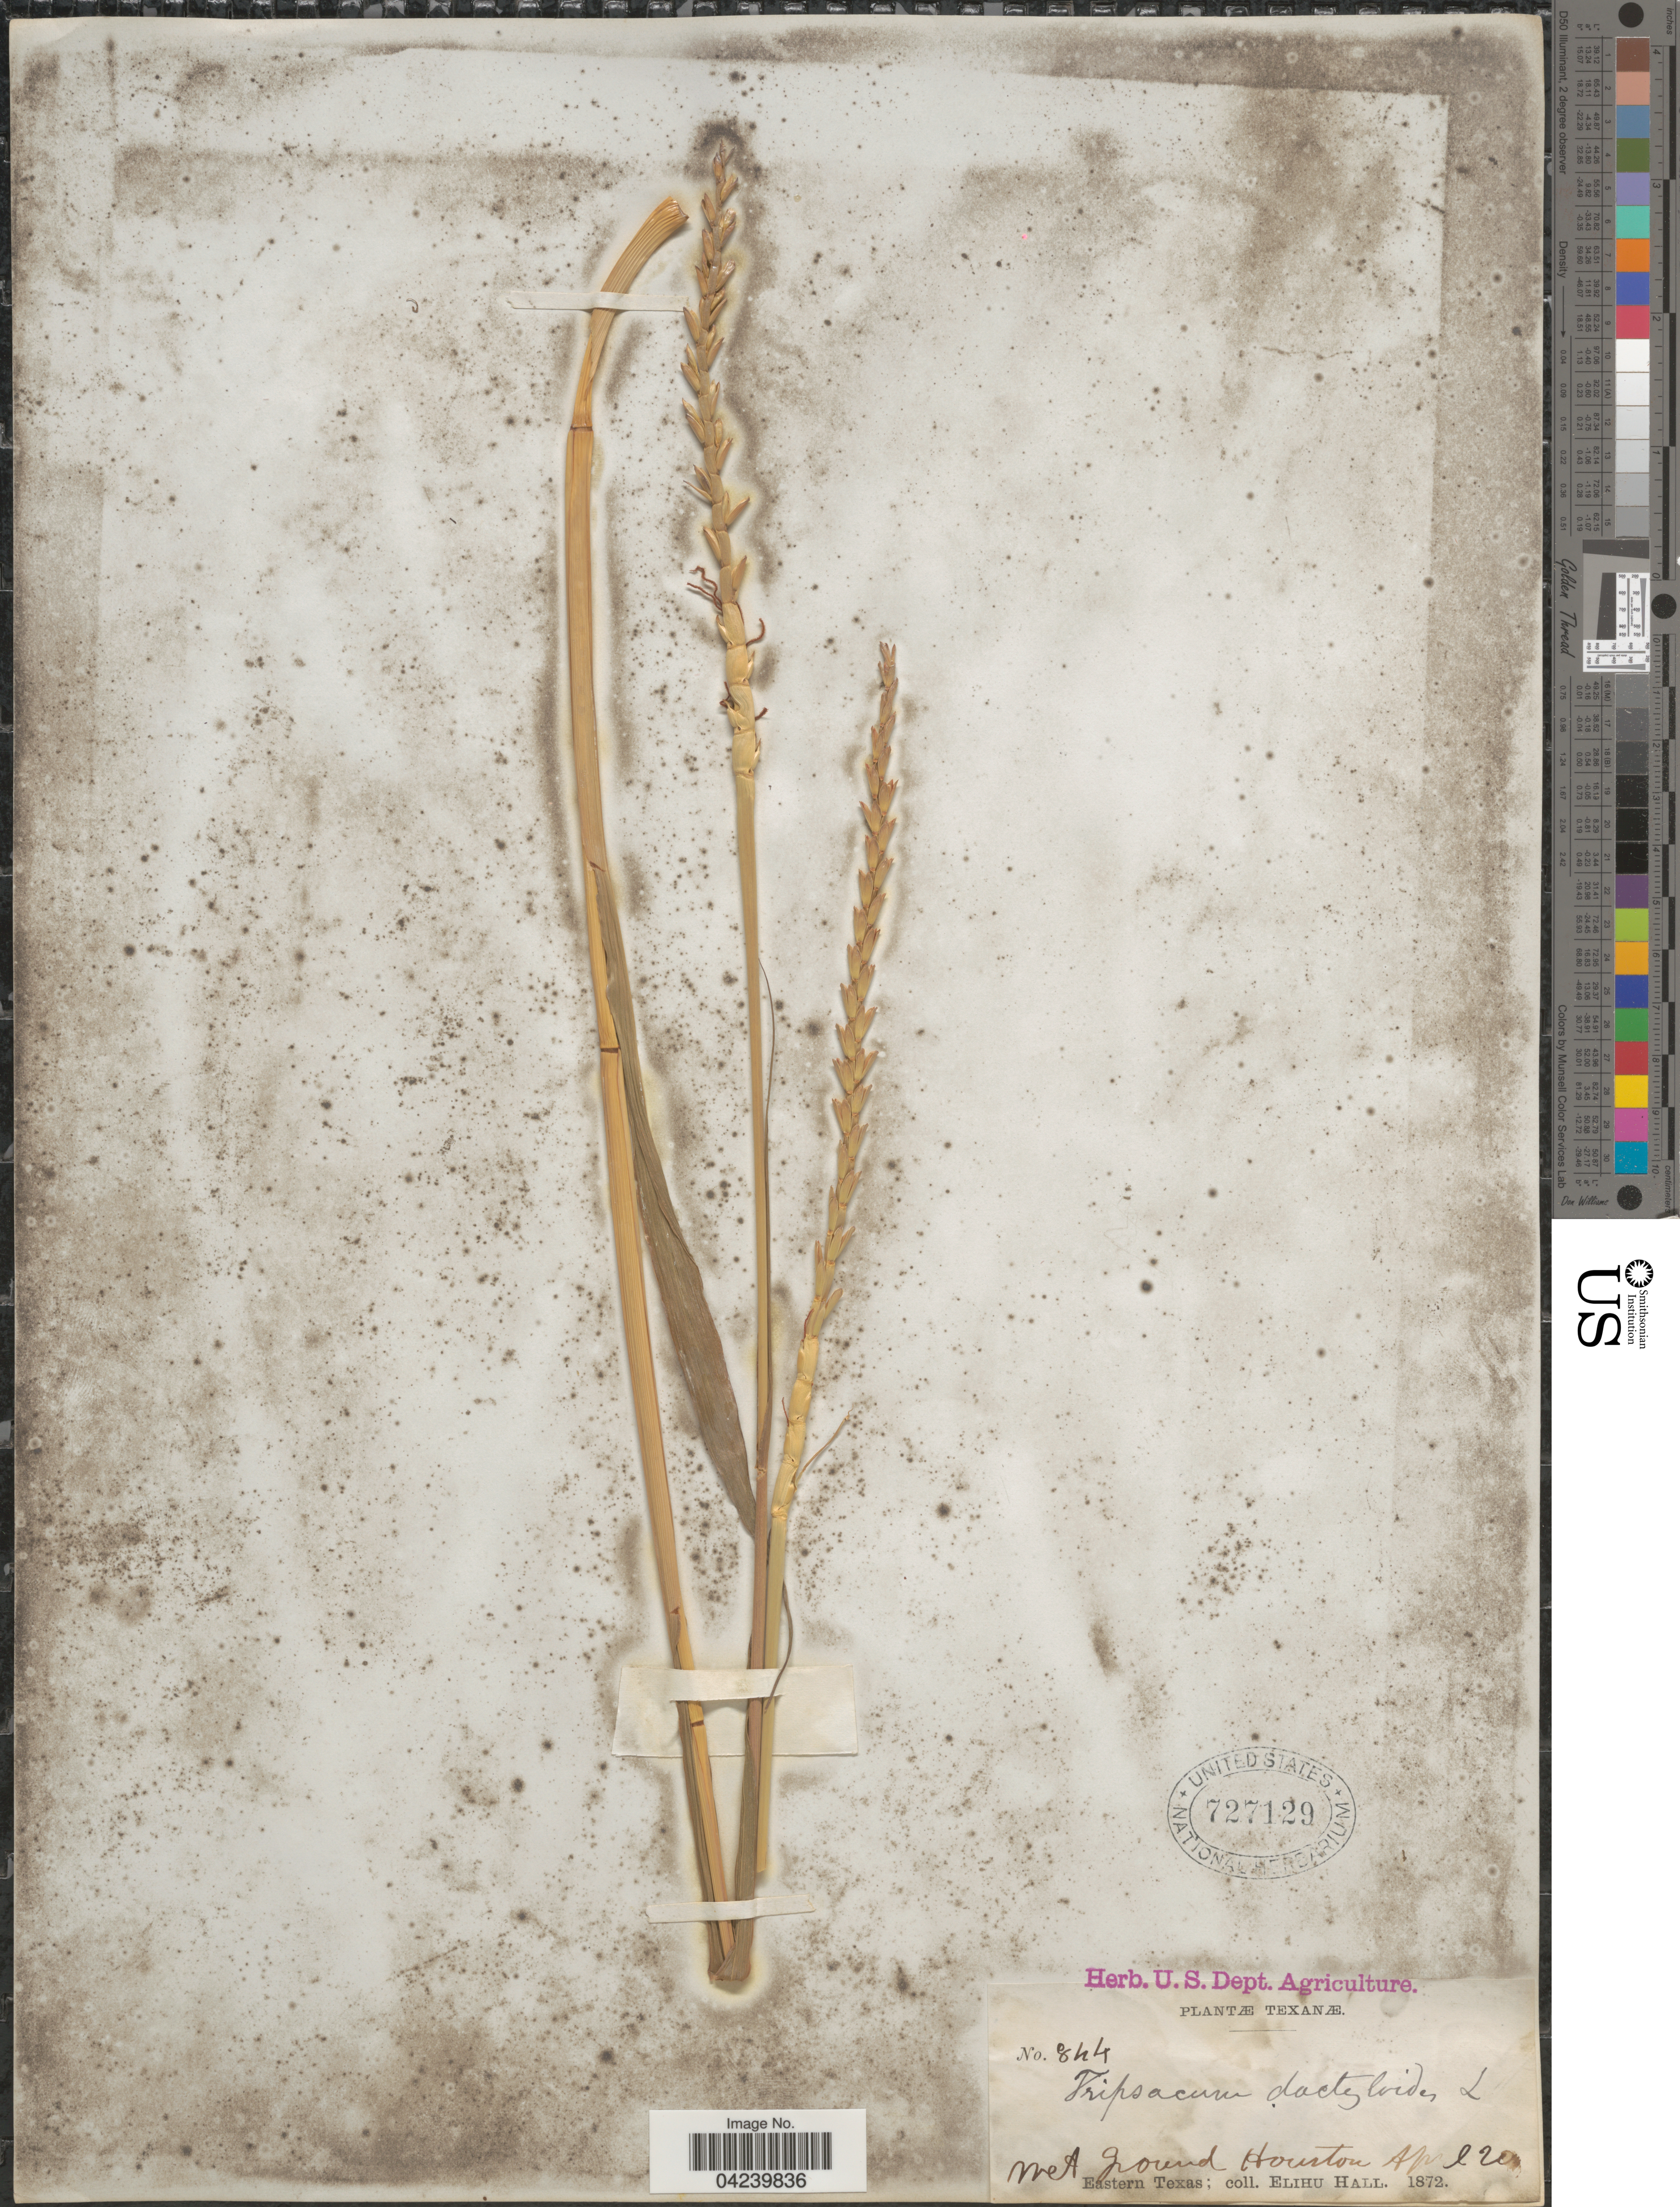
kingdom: Plantae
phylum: Tracheophyta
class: Liliopsida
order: Poales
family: Poaceae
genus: Tripsacum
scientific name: Tripsacum dactyloides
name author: (L.) L.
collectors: E. Hall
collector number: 844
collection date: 1872-04-20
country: United States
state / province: Texas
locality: Wet ground Houston.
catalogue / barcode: US 727129